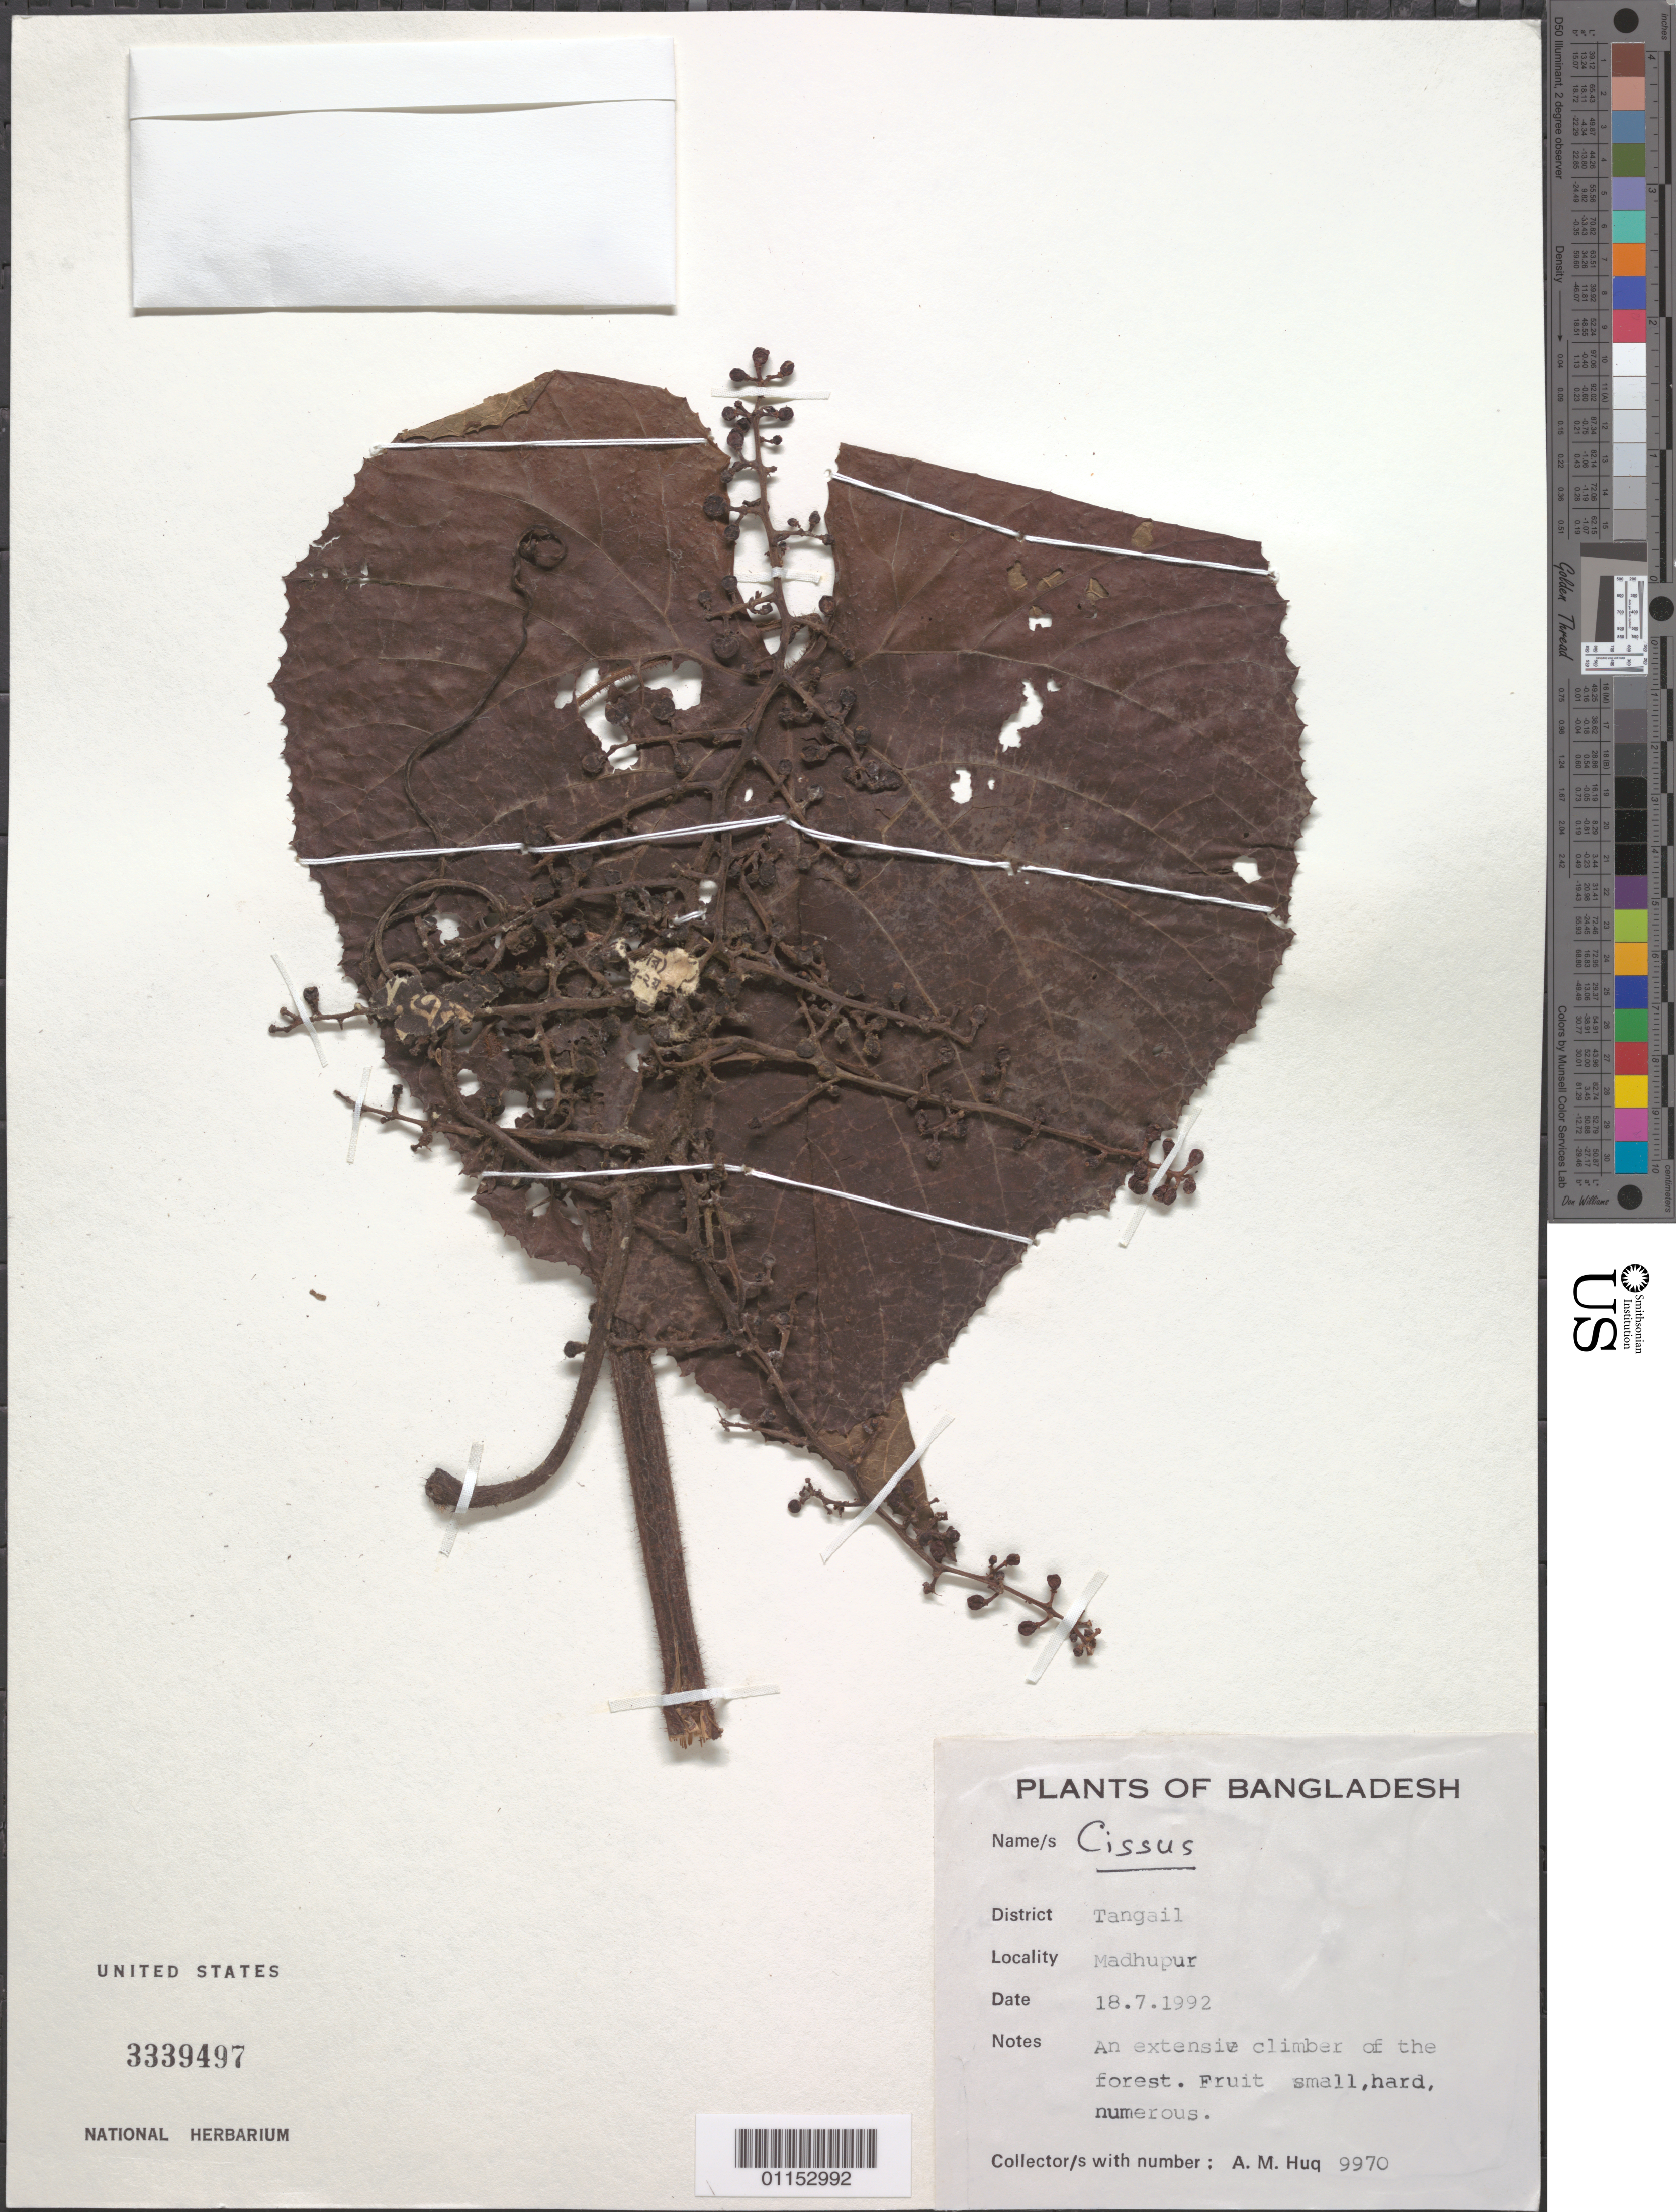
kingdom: Plantae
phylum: Tracheophyta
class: Magnoliopsida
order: Vitales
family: Vitaceae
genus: Cissus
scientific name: Cissus sp.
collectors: A. M. Huq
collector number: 9970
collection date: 1992-07-18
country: Bangladesh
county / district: Tangail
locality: Madhupur.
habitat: An extensive climber of the forest.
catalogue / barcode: US 3339497